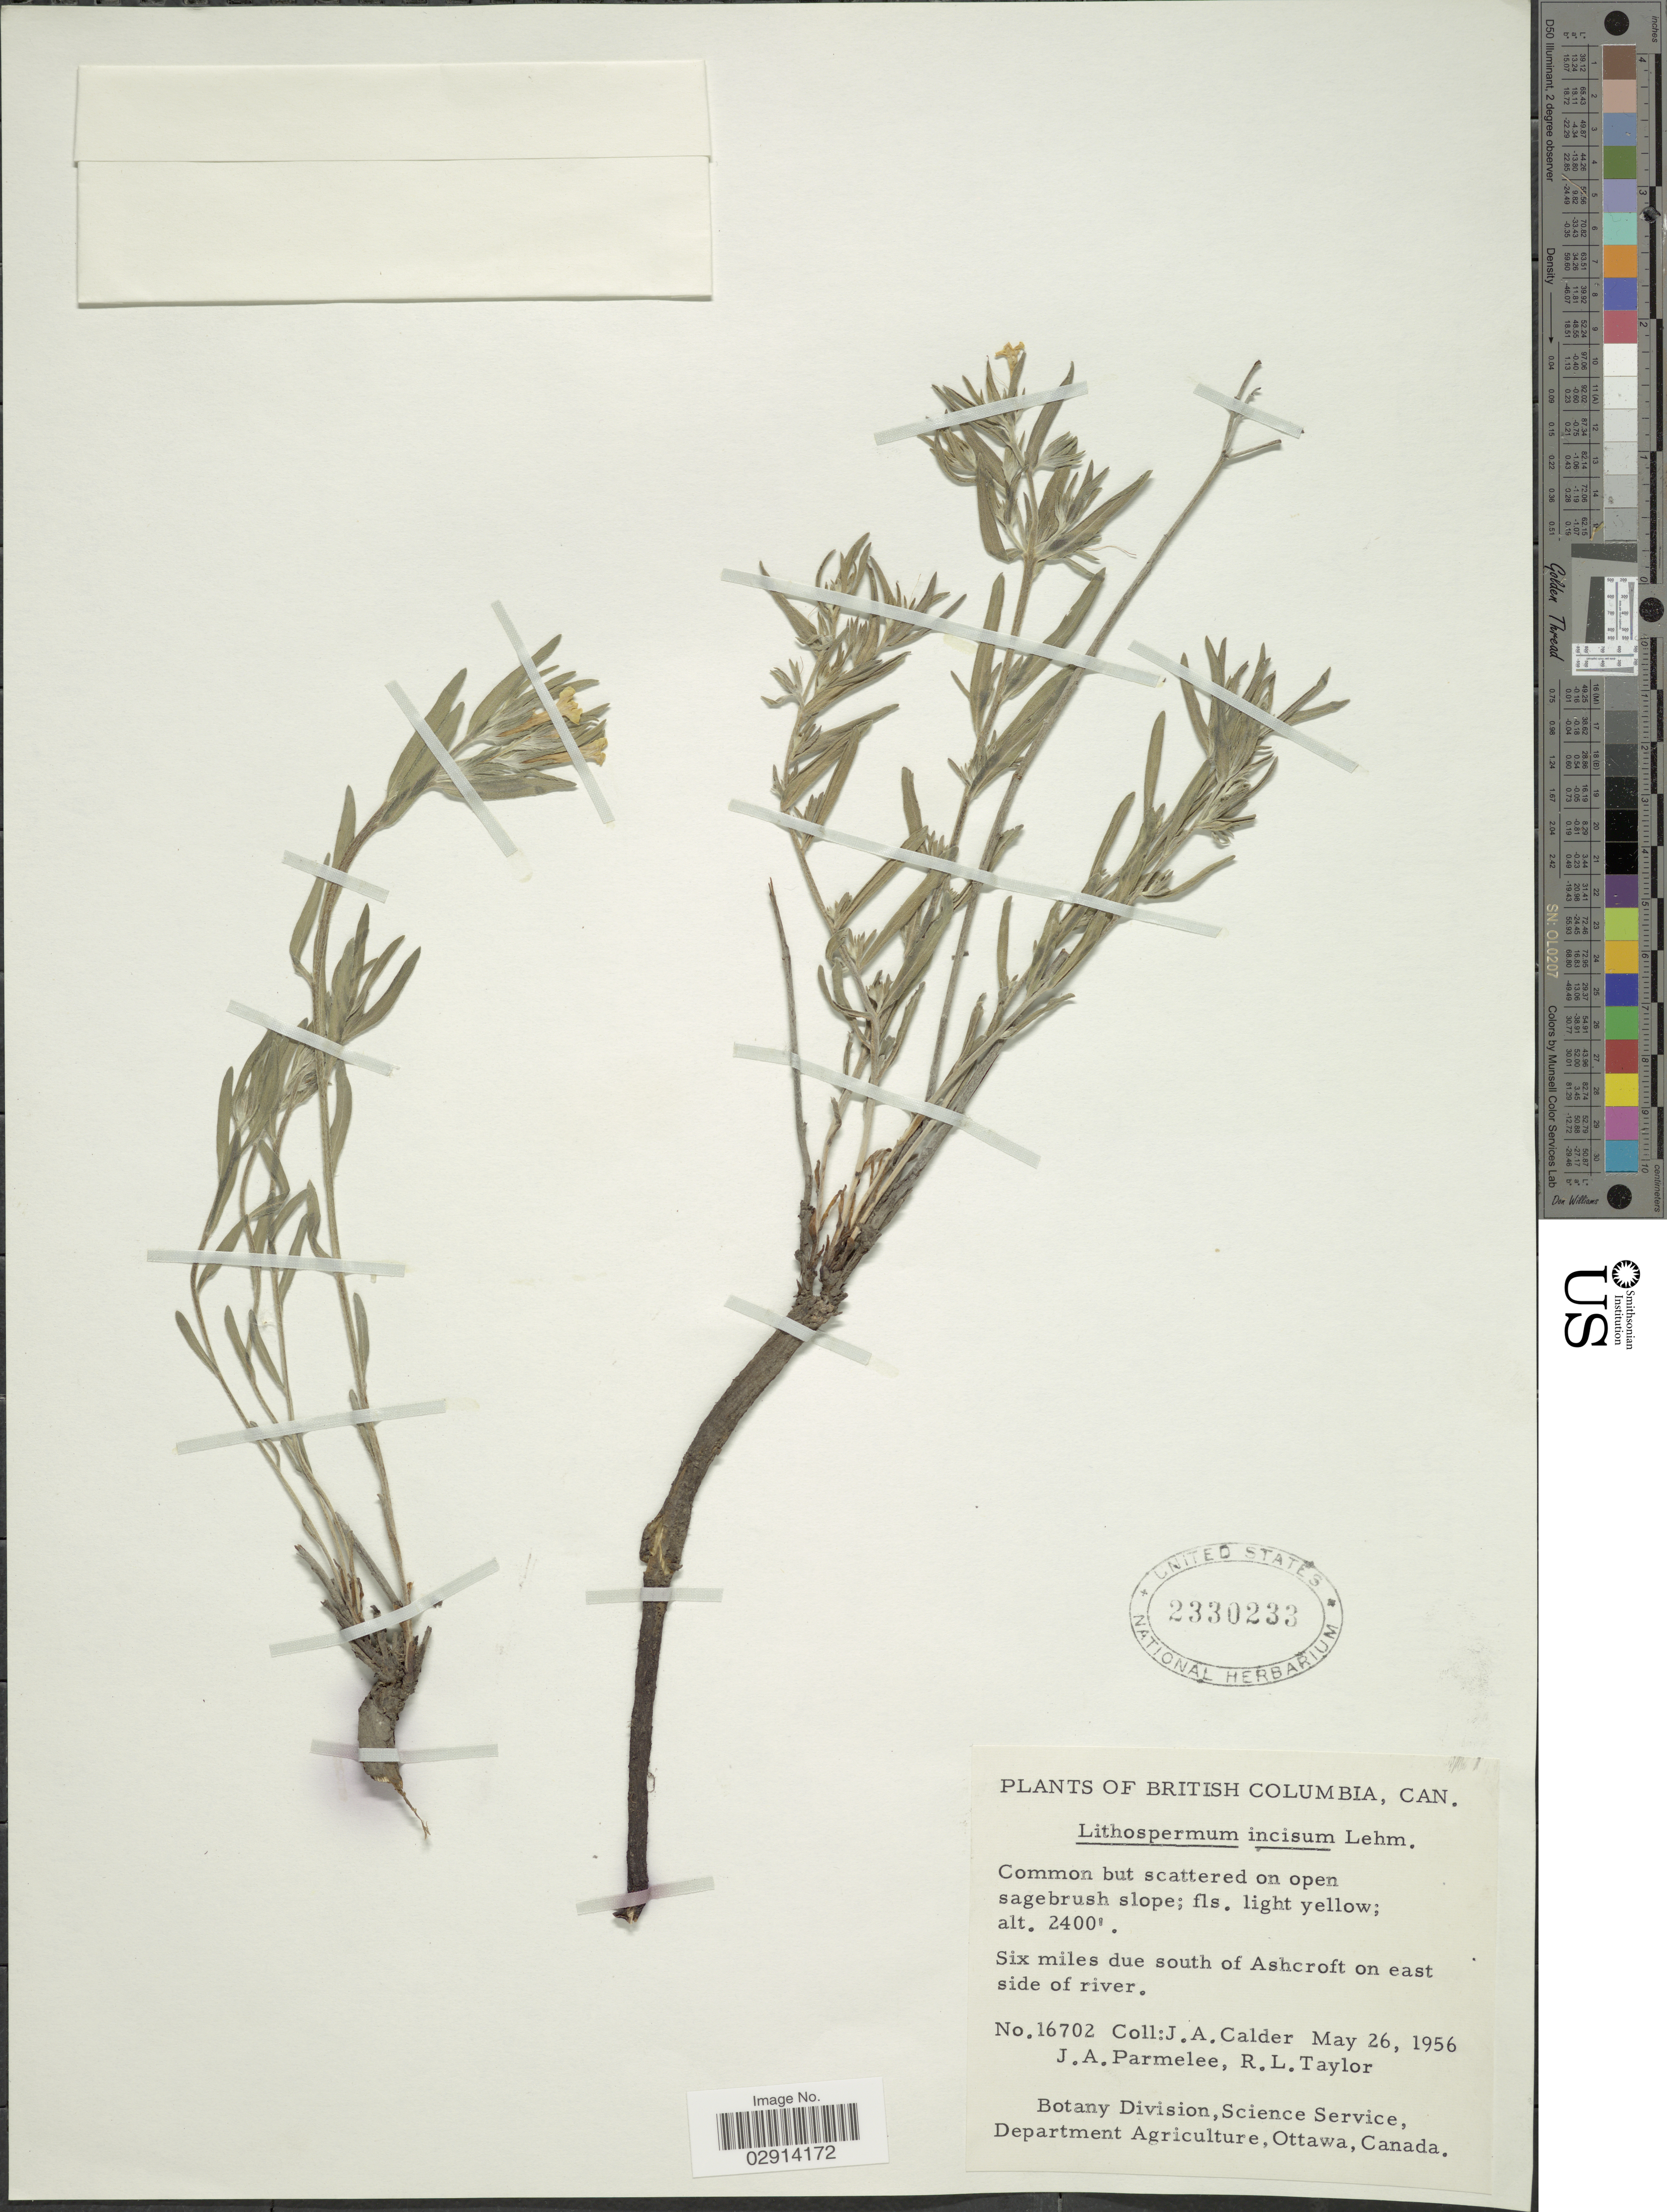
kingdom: Plantae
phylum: Tracheophyta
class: Magnoliopsida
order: Boraginales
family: Boraginaceae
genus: Lithospermum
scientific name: Lithospermum incisum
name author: Lehm.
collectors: J. A. Calder, J. A. Parmelee & R. Taylor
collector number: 16702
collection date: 1956-05-26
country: Canada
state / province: British Columbia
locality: Six miles due south of Ashcroft on east side of river.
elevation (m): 732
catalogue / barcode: US 2330233